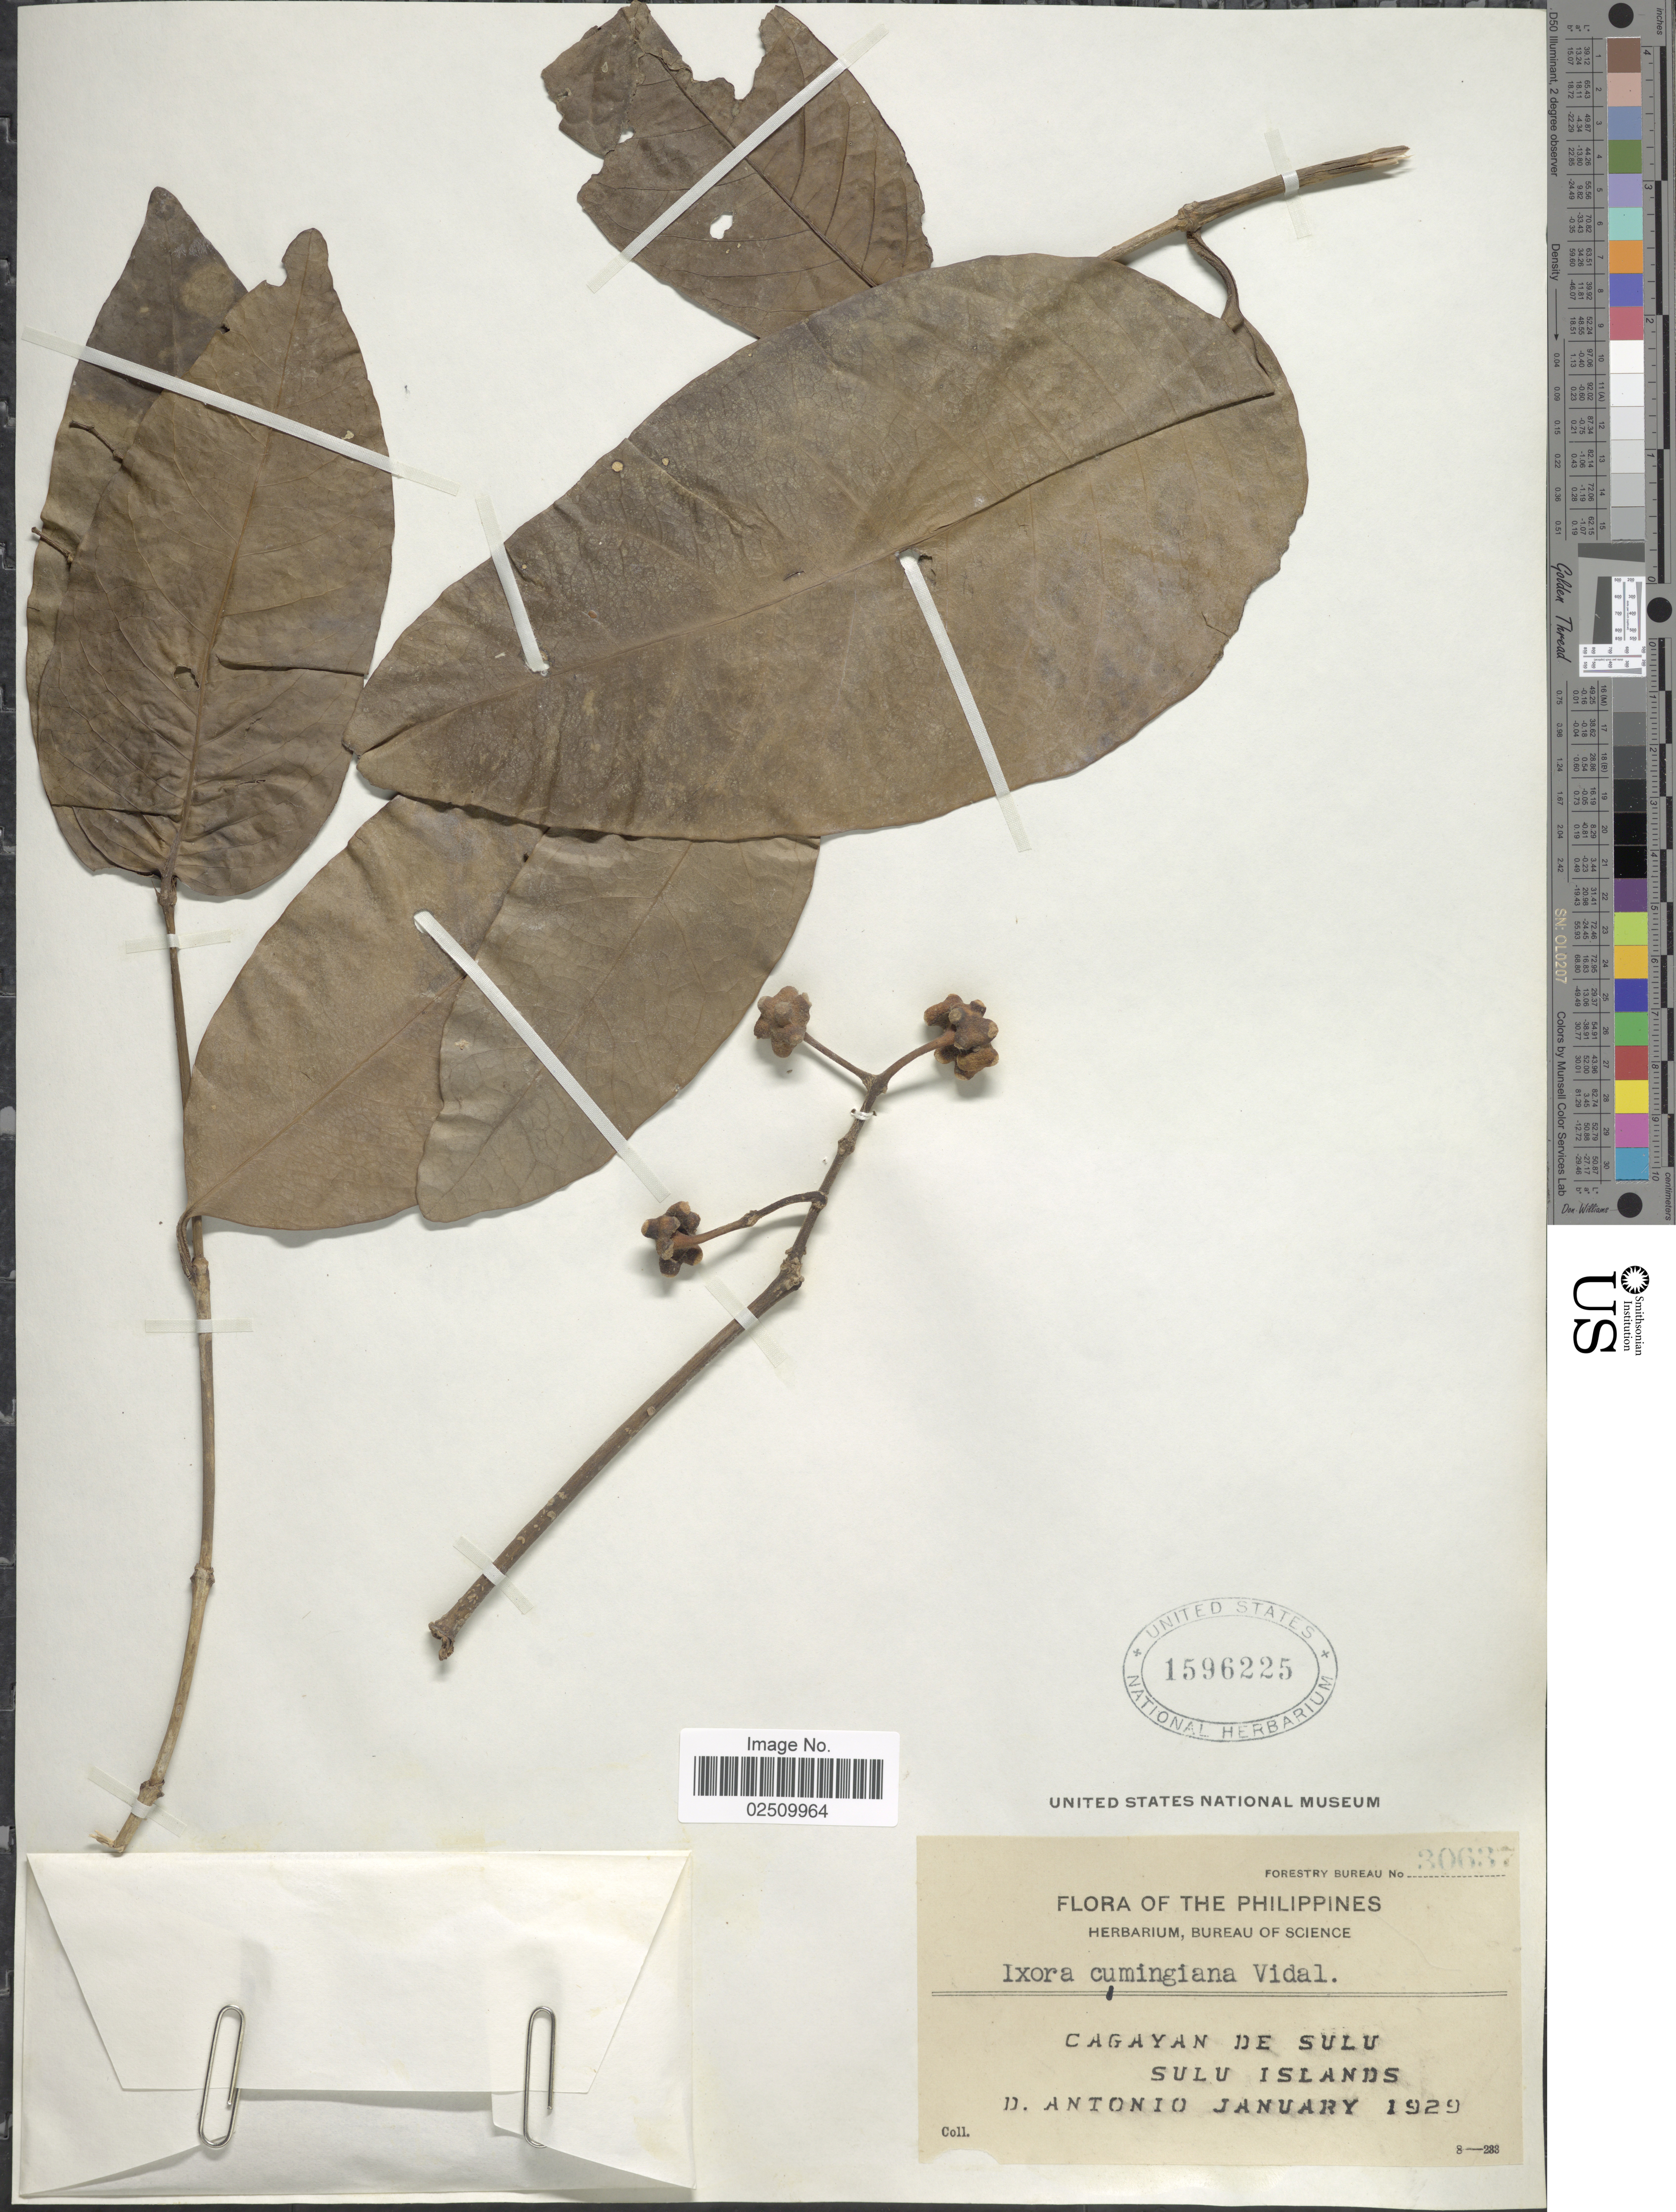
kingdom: Plantae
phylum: Tracheophyta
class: Magnoliopsida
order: Gentianales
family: Rubiaceae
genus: Ixora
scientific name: Ixora cumingiana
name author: S. Vidal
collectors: D. Antonio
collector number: Forestry Bureau 30637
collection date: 1929-01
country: Philippines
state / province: Muslim Mindanao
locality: Cagayan de Sulu, Sulu Islands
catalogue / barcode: US 1596225